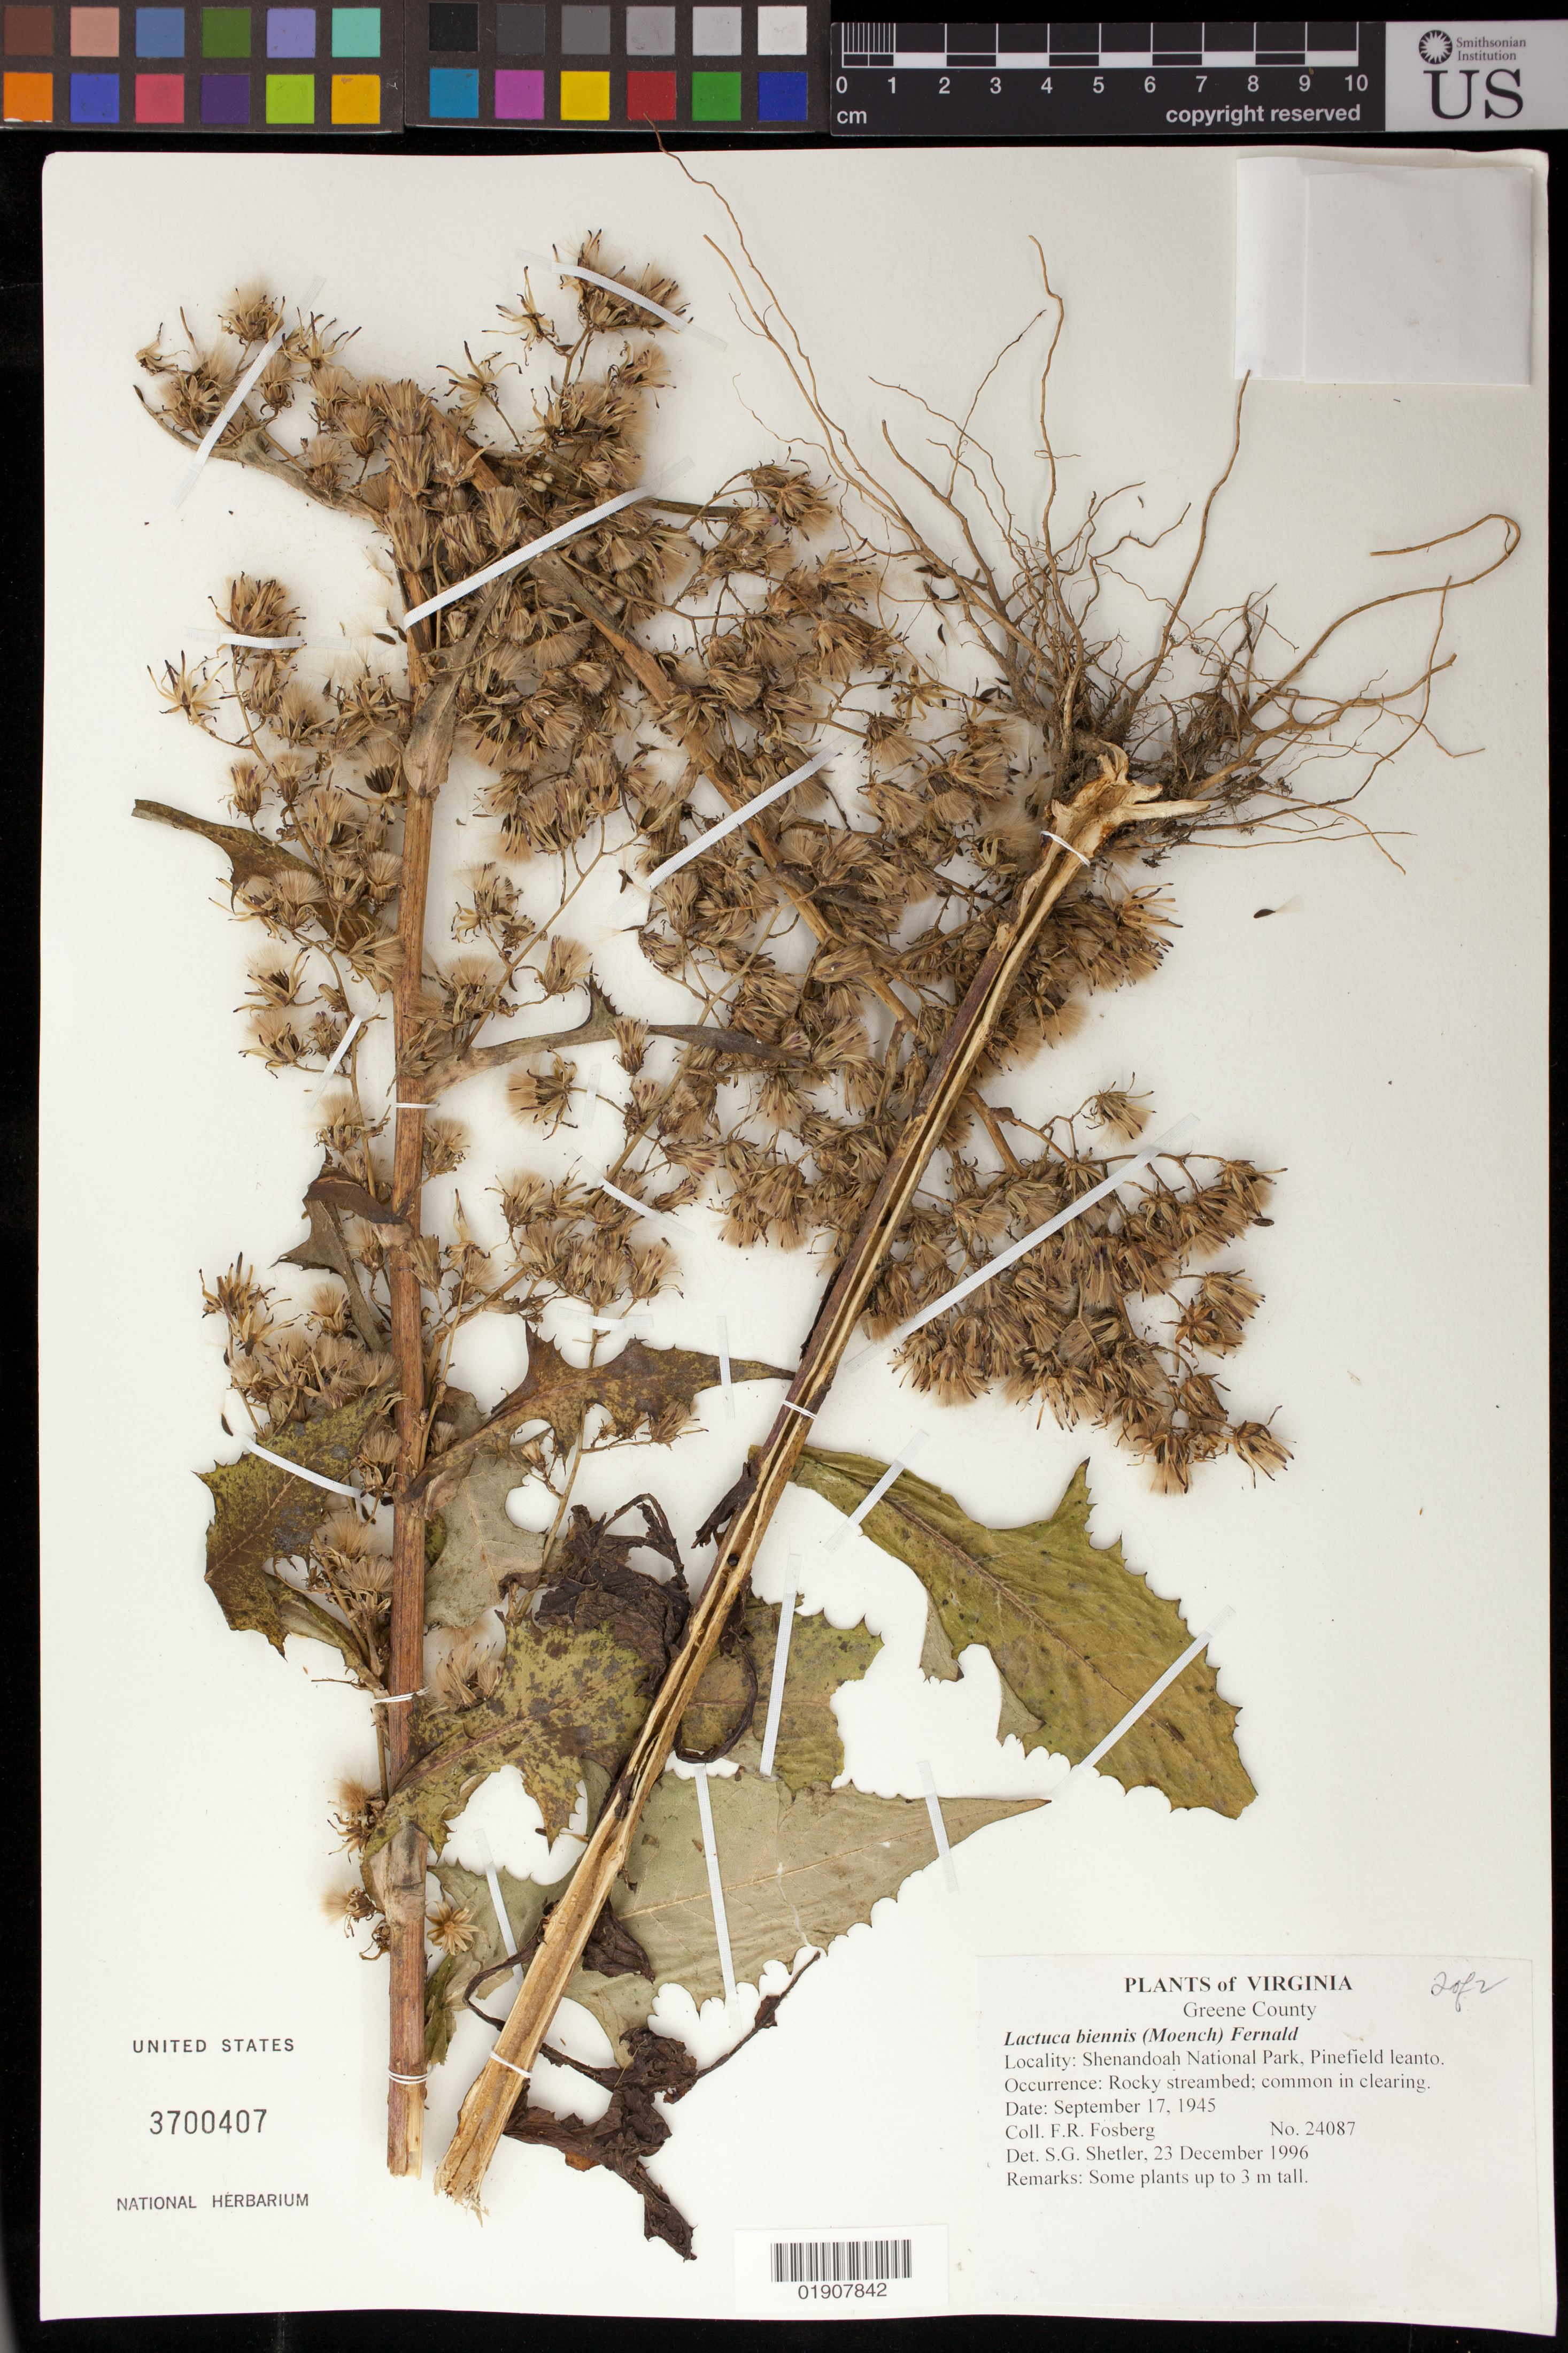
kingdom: Plantae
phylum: Tracheophyta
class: Magnoliopsida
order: Asterales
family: Asteraceae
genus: Lactuca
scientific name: Lactuca biennis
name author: (Moench) Fernald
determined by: Shetler, Stanwyn G., (US), NMNH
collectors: F. R. Fosberg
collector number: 24087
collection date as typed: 17 Sep 1945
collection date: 1945-09-17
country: United States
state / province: Virginia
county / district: Greene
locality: Shenandoah National Park, Pinefield leanto.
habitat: Rocky streambed; common in clearing.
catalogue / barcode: US 3700407